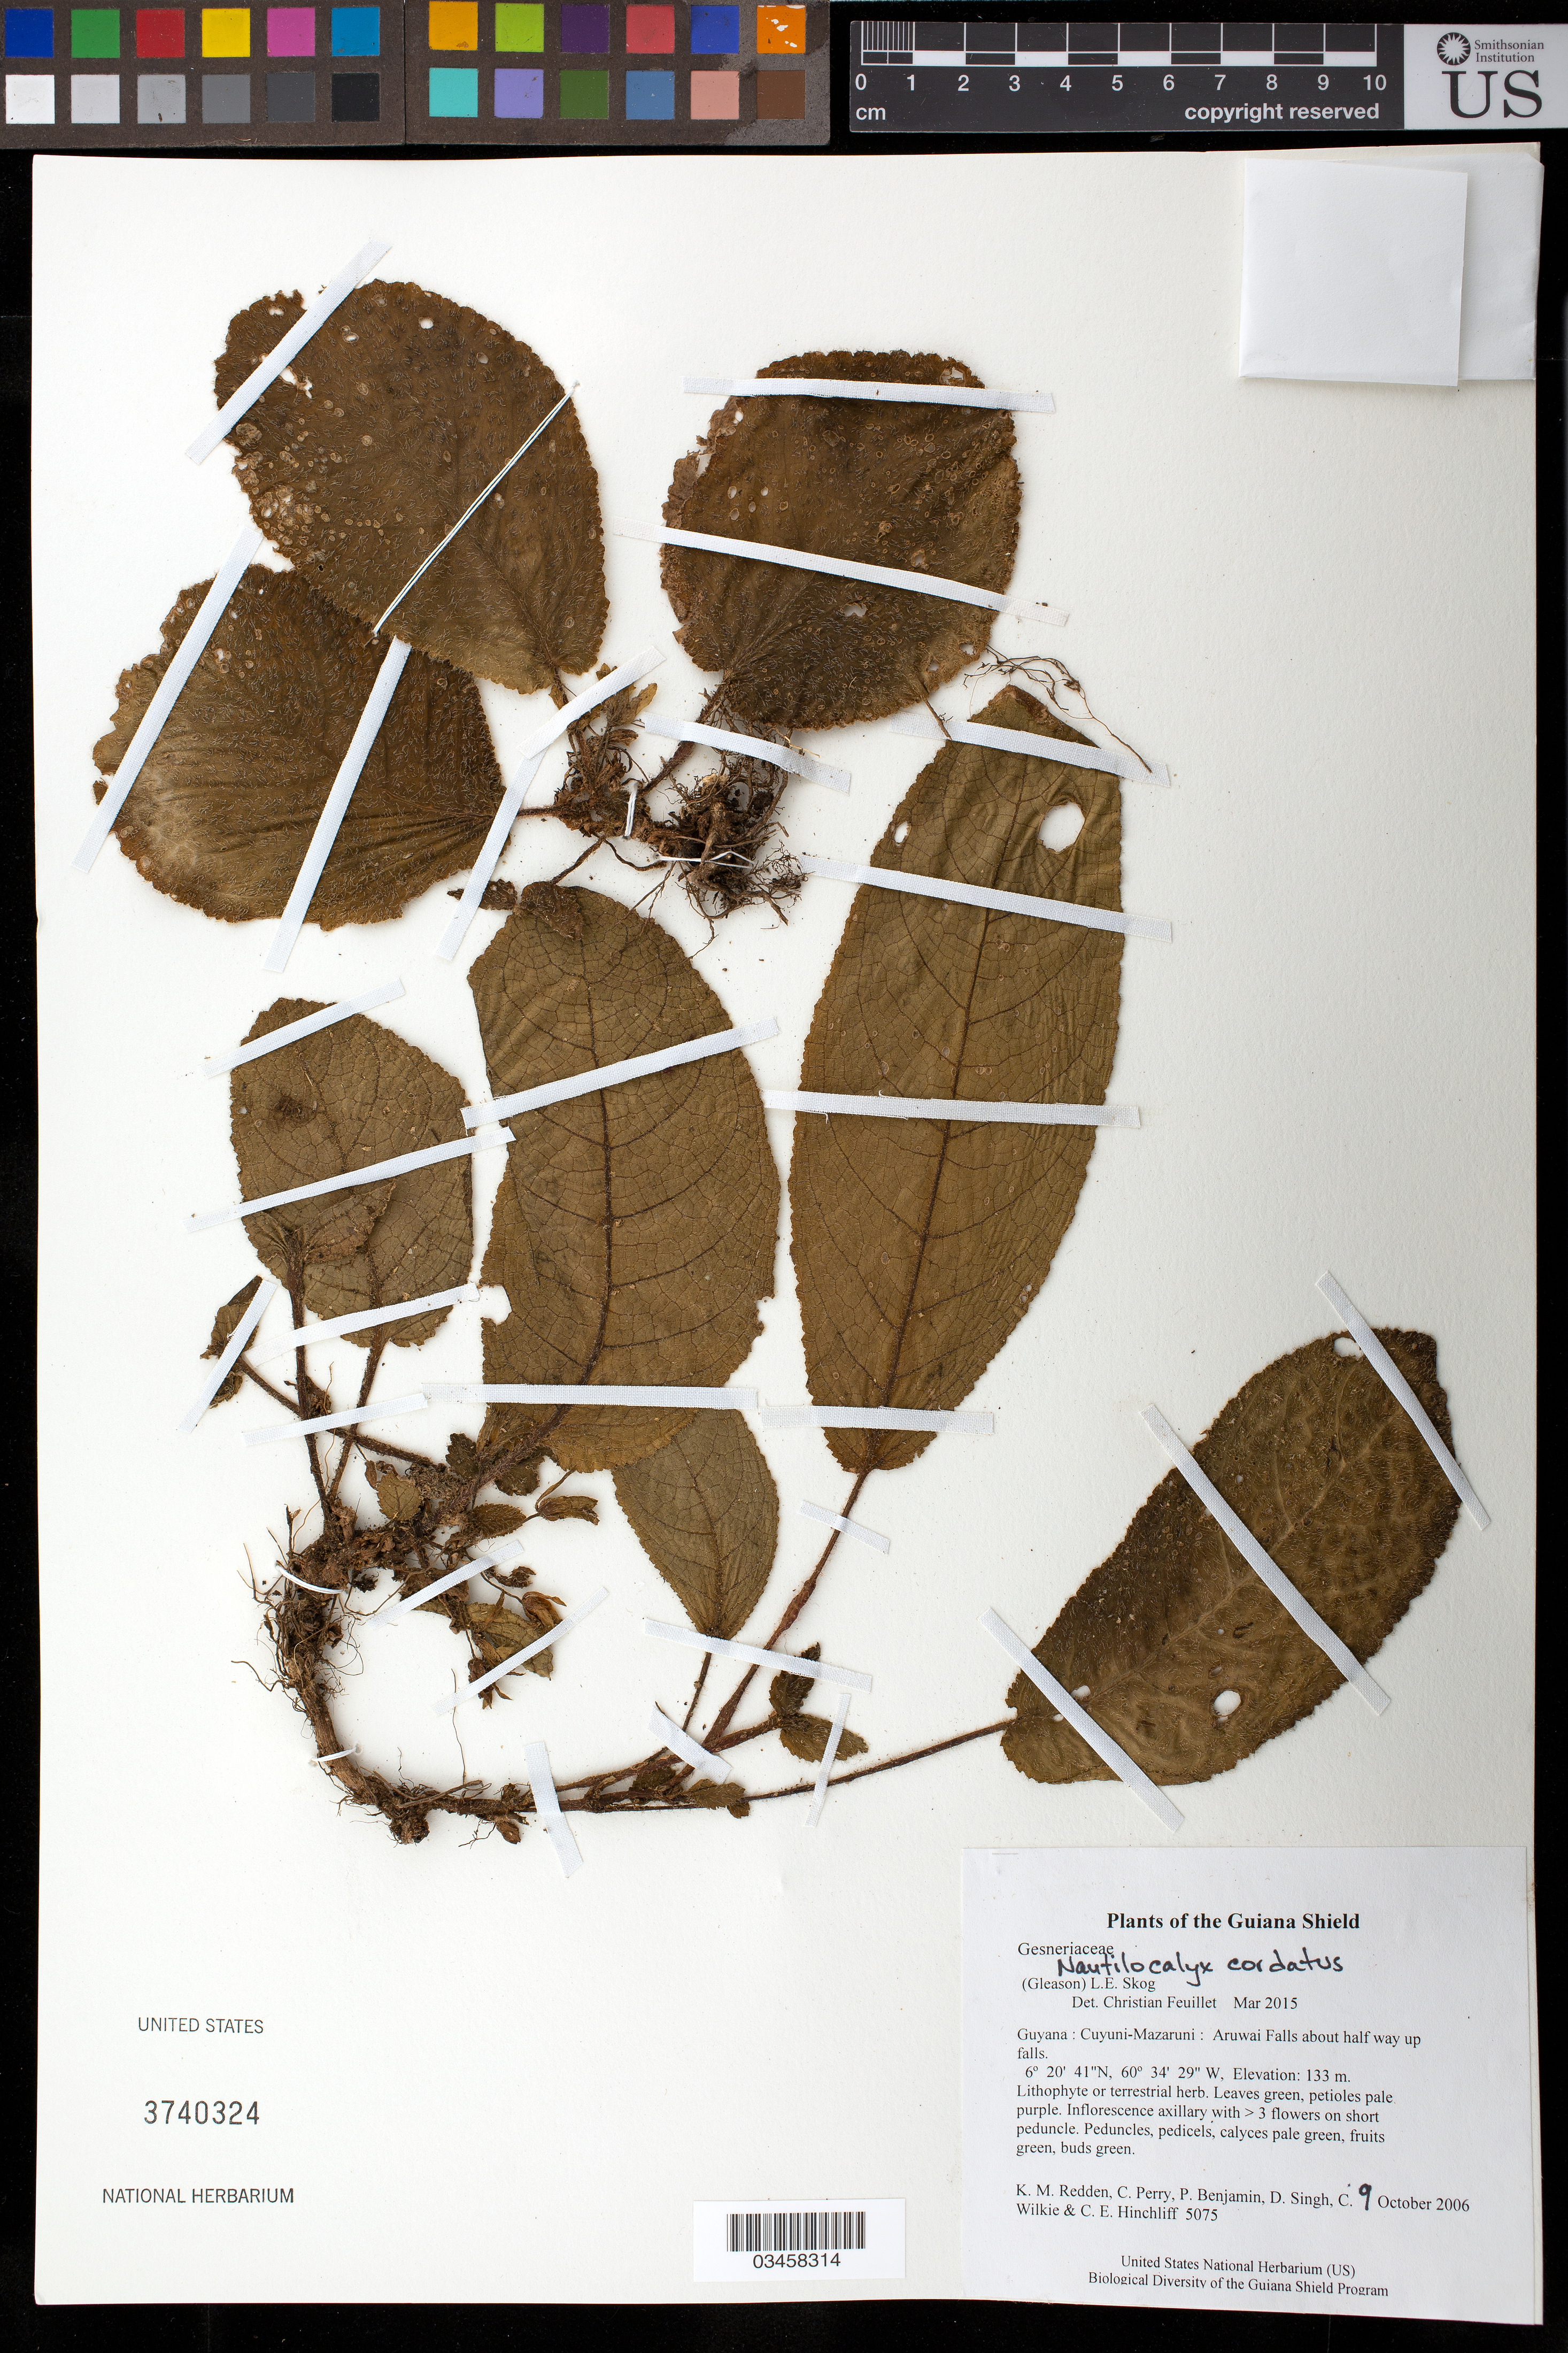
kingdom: Plantae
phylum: Tracheophyta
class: Magnoliopsida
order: Lamiales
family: Gesneriaceae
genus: Nautilocalyx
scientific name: Nautilocalyx cordatus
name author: (Gleason) L.E. Skog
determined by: Feuillet, C.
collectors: K. M. Redden, C. Perry, P. Benjamin, D. Singh, C. Wilkie & C. E. Hinchliff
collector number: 5075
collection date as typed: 9 October 2006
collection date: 2006-10-09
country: Guyana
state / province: Cuyuni-Mazaruni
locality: Arawai Falls about half way up falls.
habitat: Exposed rocks in river, gallery forest and streams entering river from sides. Dense forest; legumes and lithophytes present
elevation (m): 133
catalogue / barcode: US 3740324